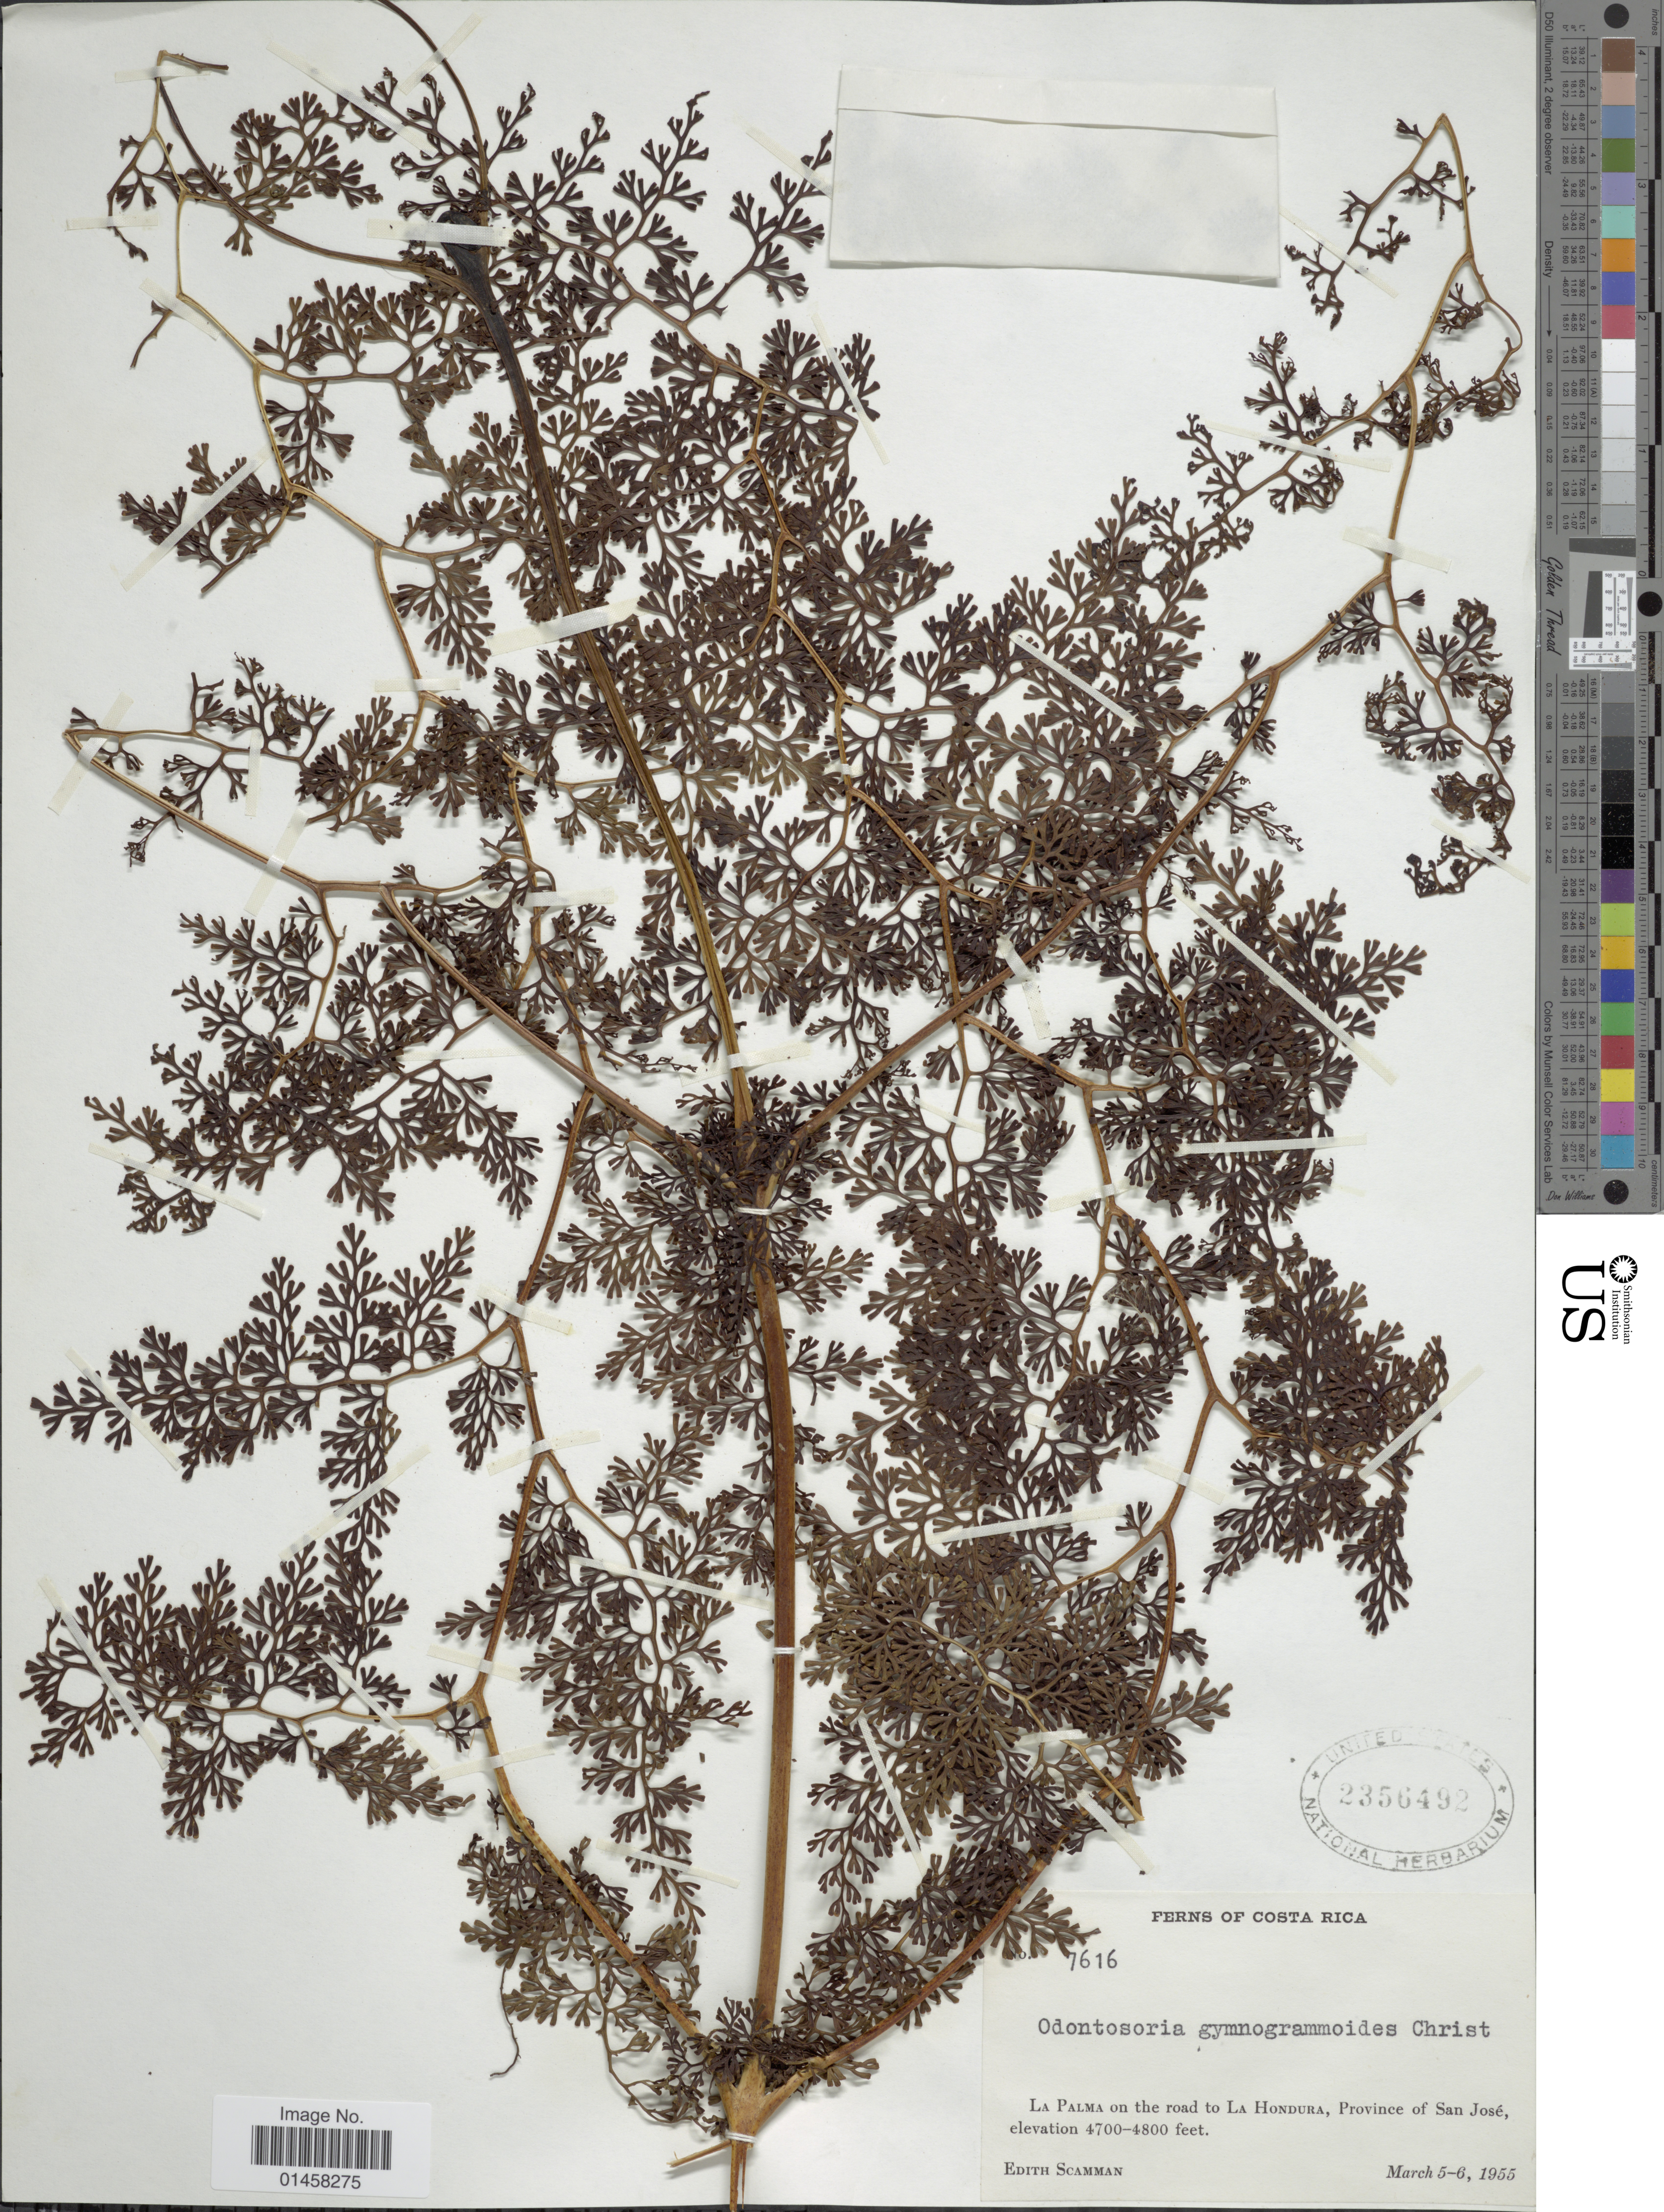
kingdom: Plantae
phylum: Tracheophyta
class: Polypodiopsida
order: Polypodiales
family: Lindsaeaceae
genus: Odontosoria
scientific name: Odontosoria gymnogrammoides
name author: Christ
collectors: E. Scamman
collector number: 7616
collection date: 1955-03-05/1955-03-06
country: Costa Rica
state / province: San José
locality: La Palma on the road to La Hondura, Province of San José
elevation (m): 1433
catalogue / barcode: US 2356492